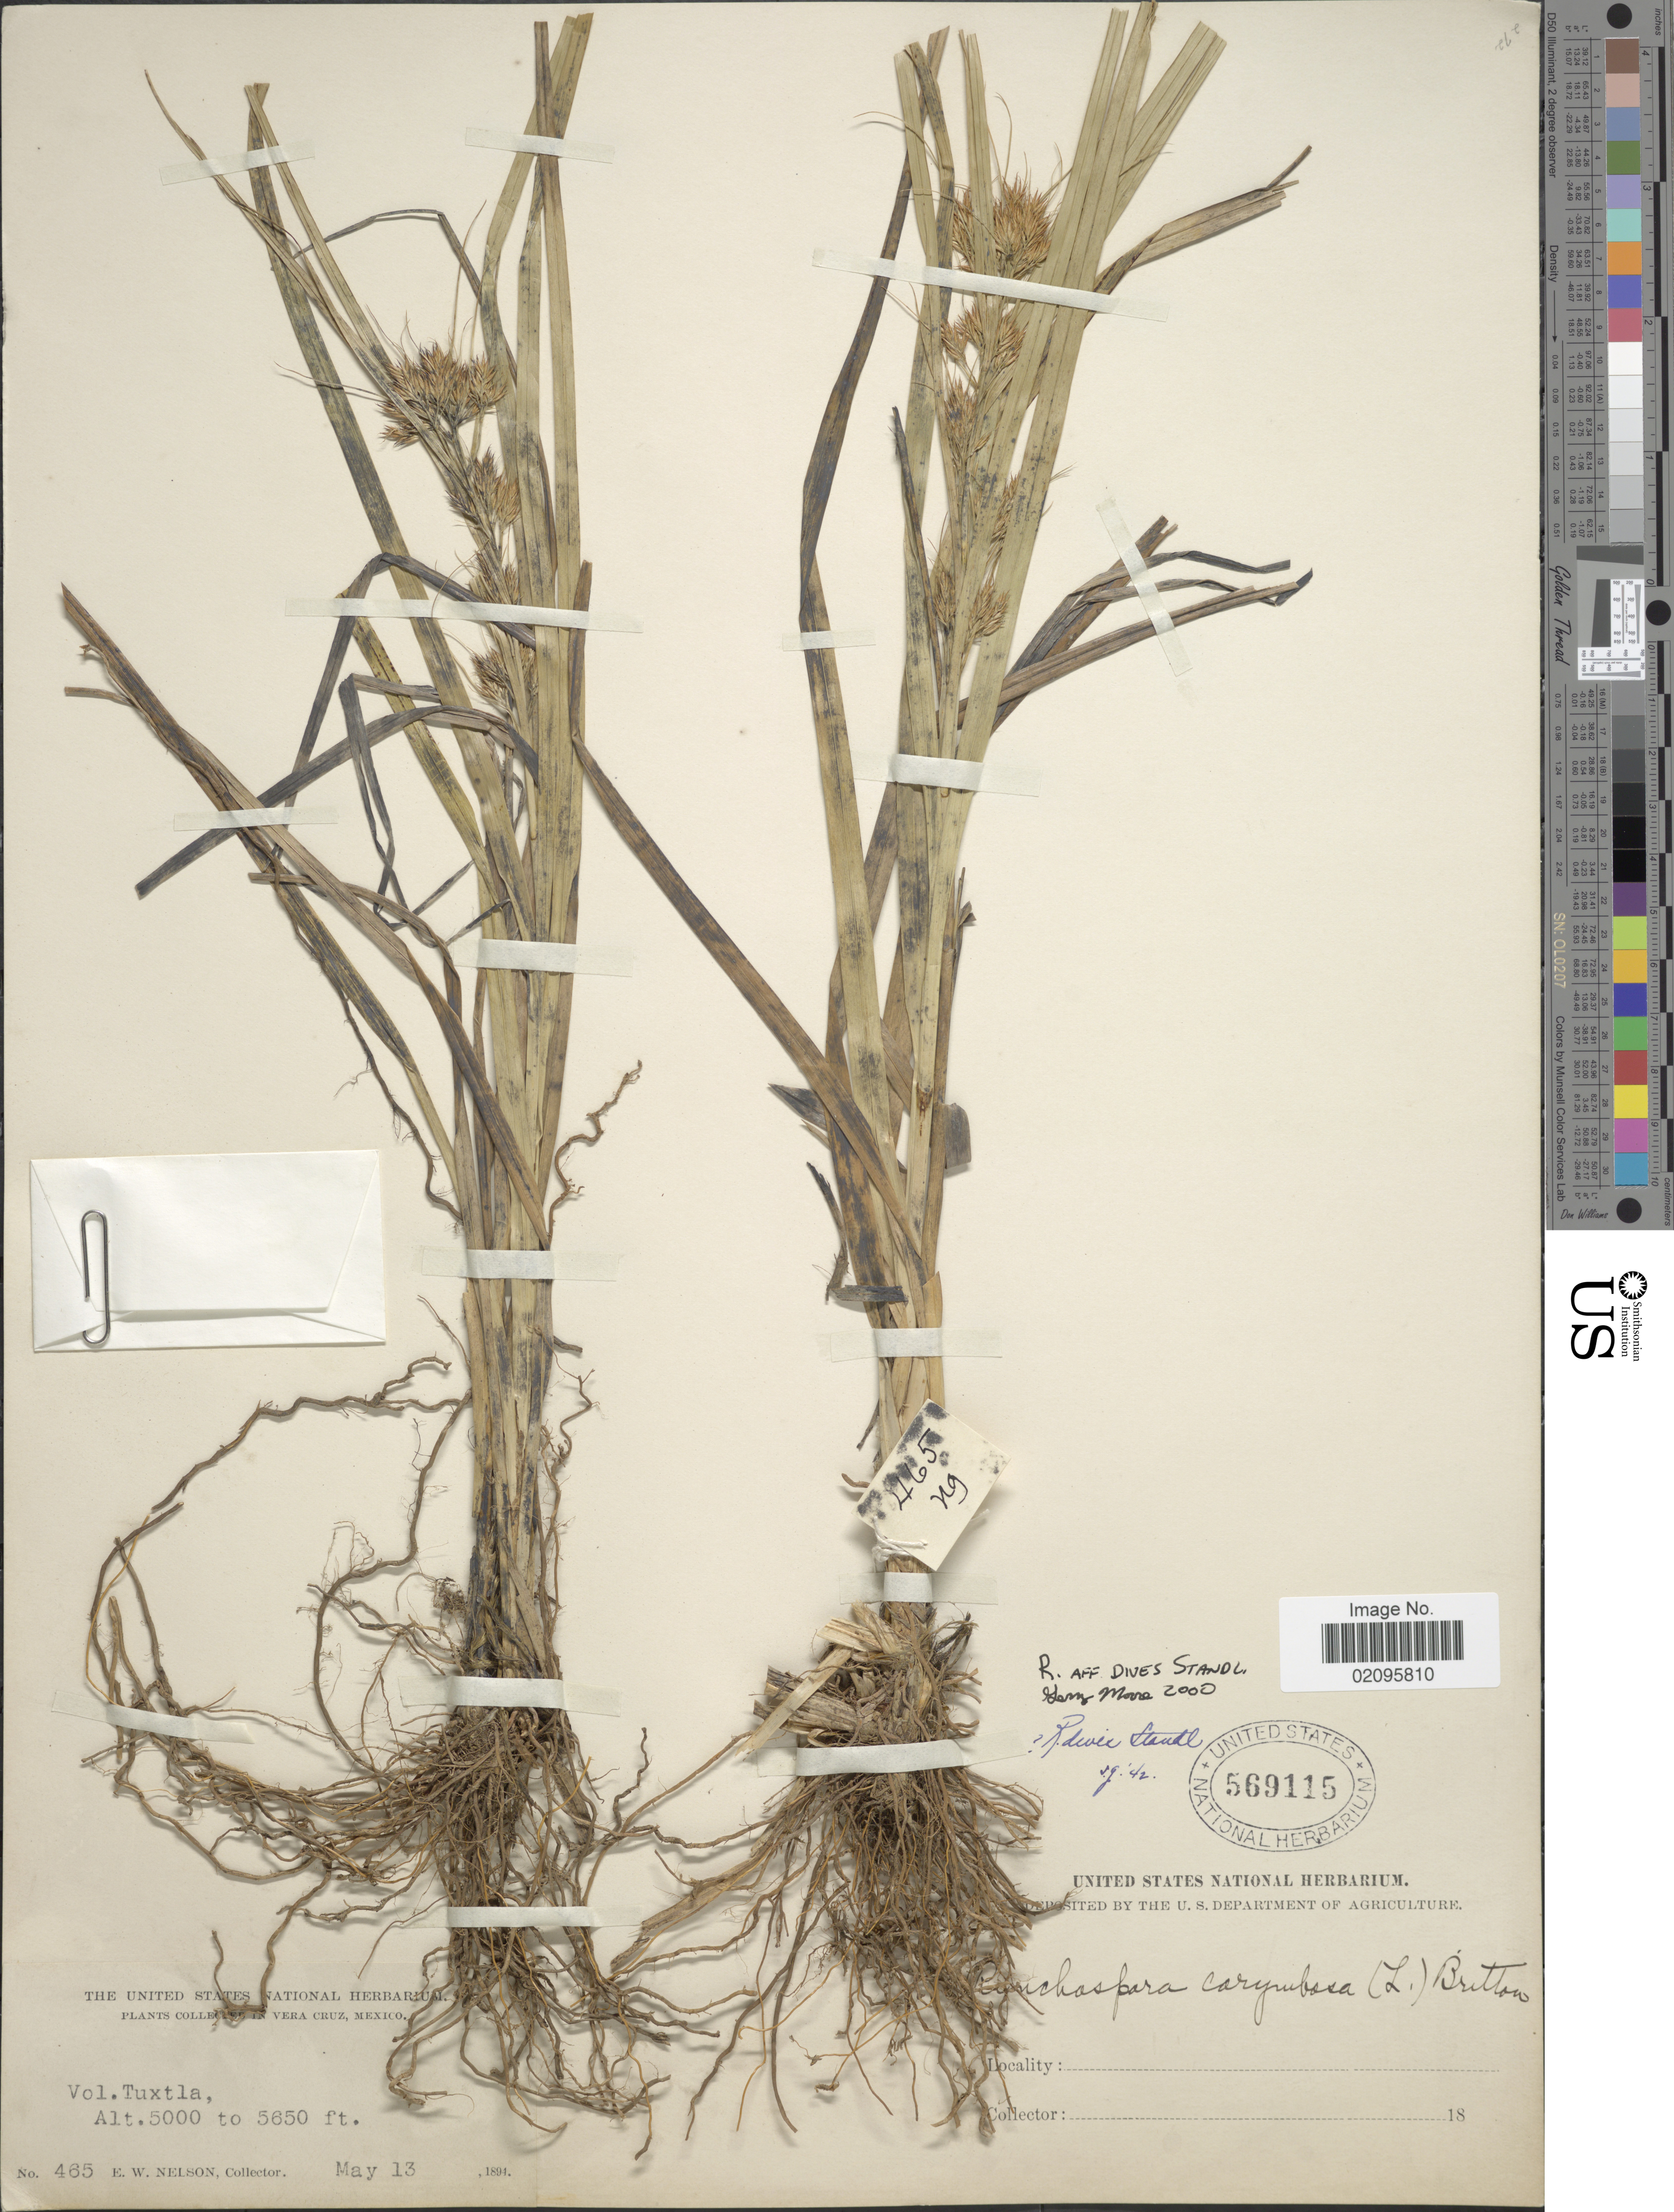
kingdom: Plantae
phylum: Tracheophyta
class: Liliopsida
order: Poales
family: Cyperaceae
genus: Rhynchospora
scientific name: Rhynchospora dives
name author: Standl.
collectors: E. W. Nelson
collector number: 465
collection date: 1894-05-13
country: Mexico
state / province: Veracruz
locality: Vera Cruz, Vol. Tuxtla.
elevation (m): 1524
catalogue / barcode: US 569115